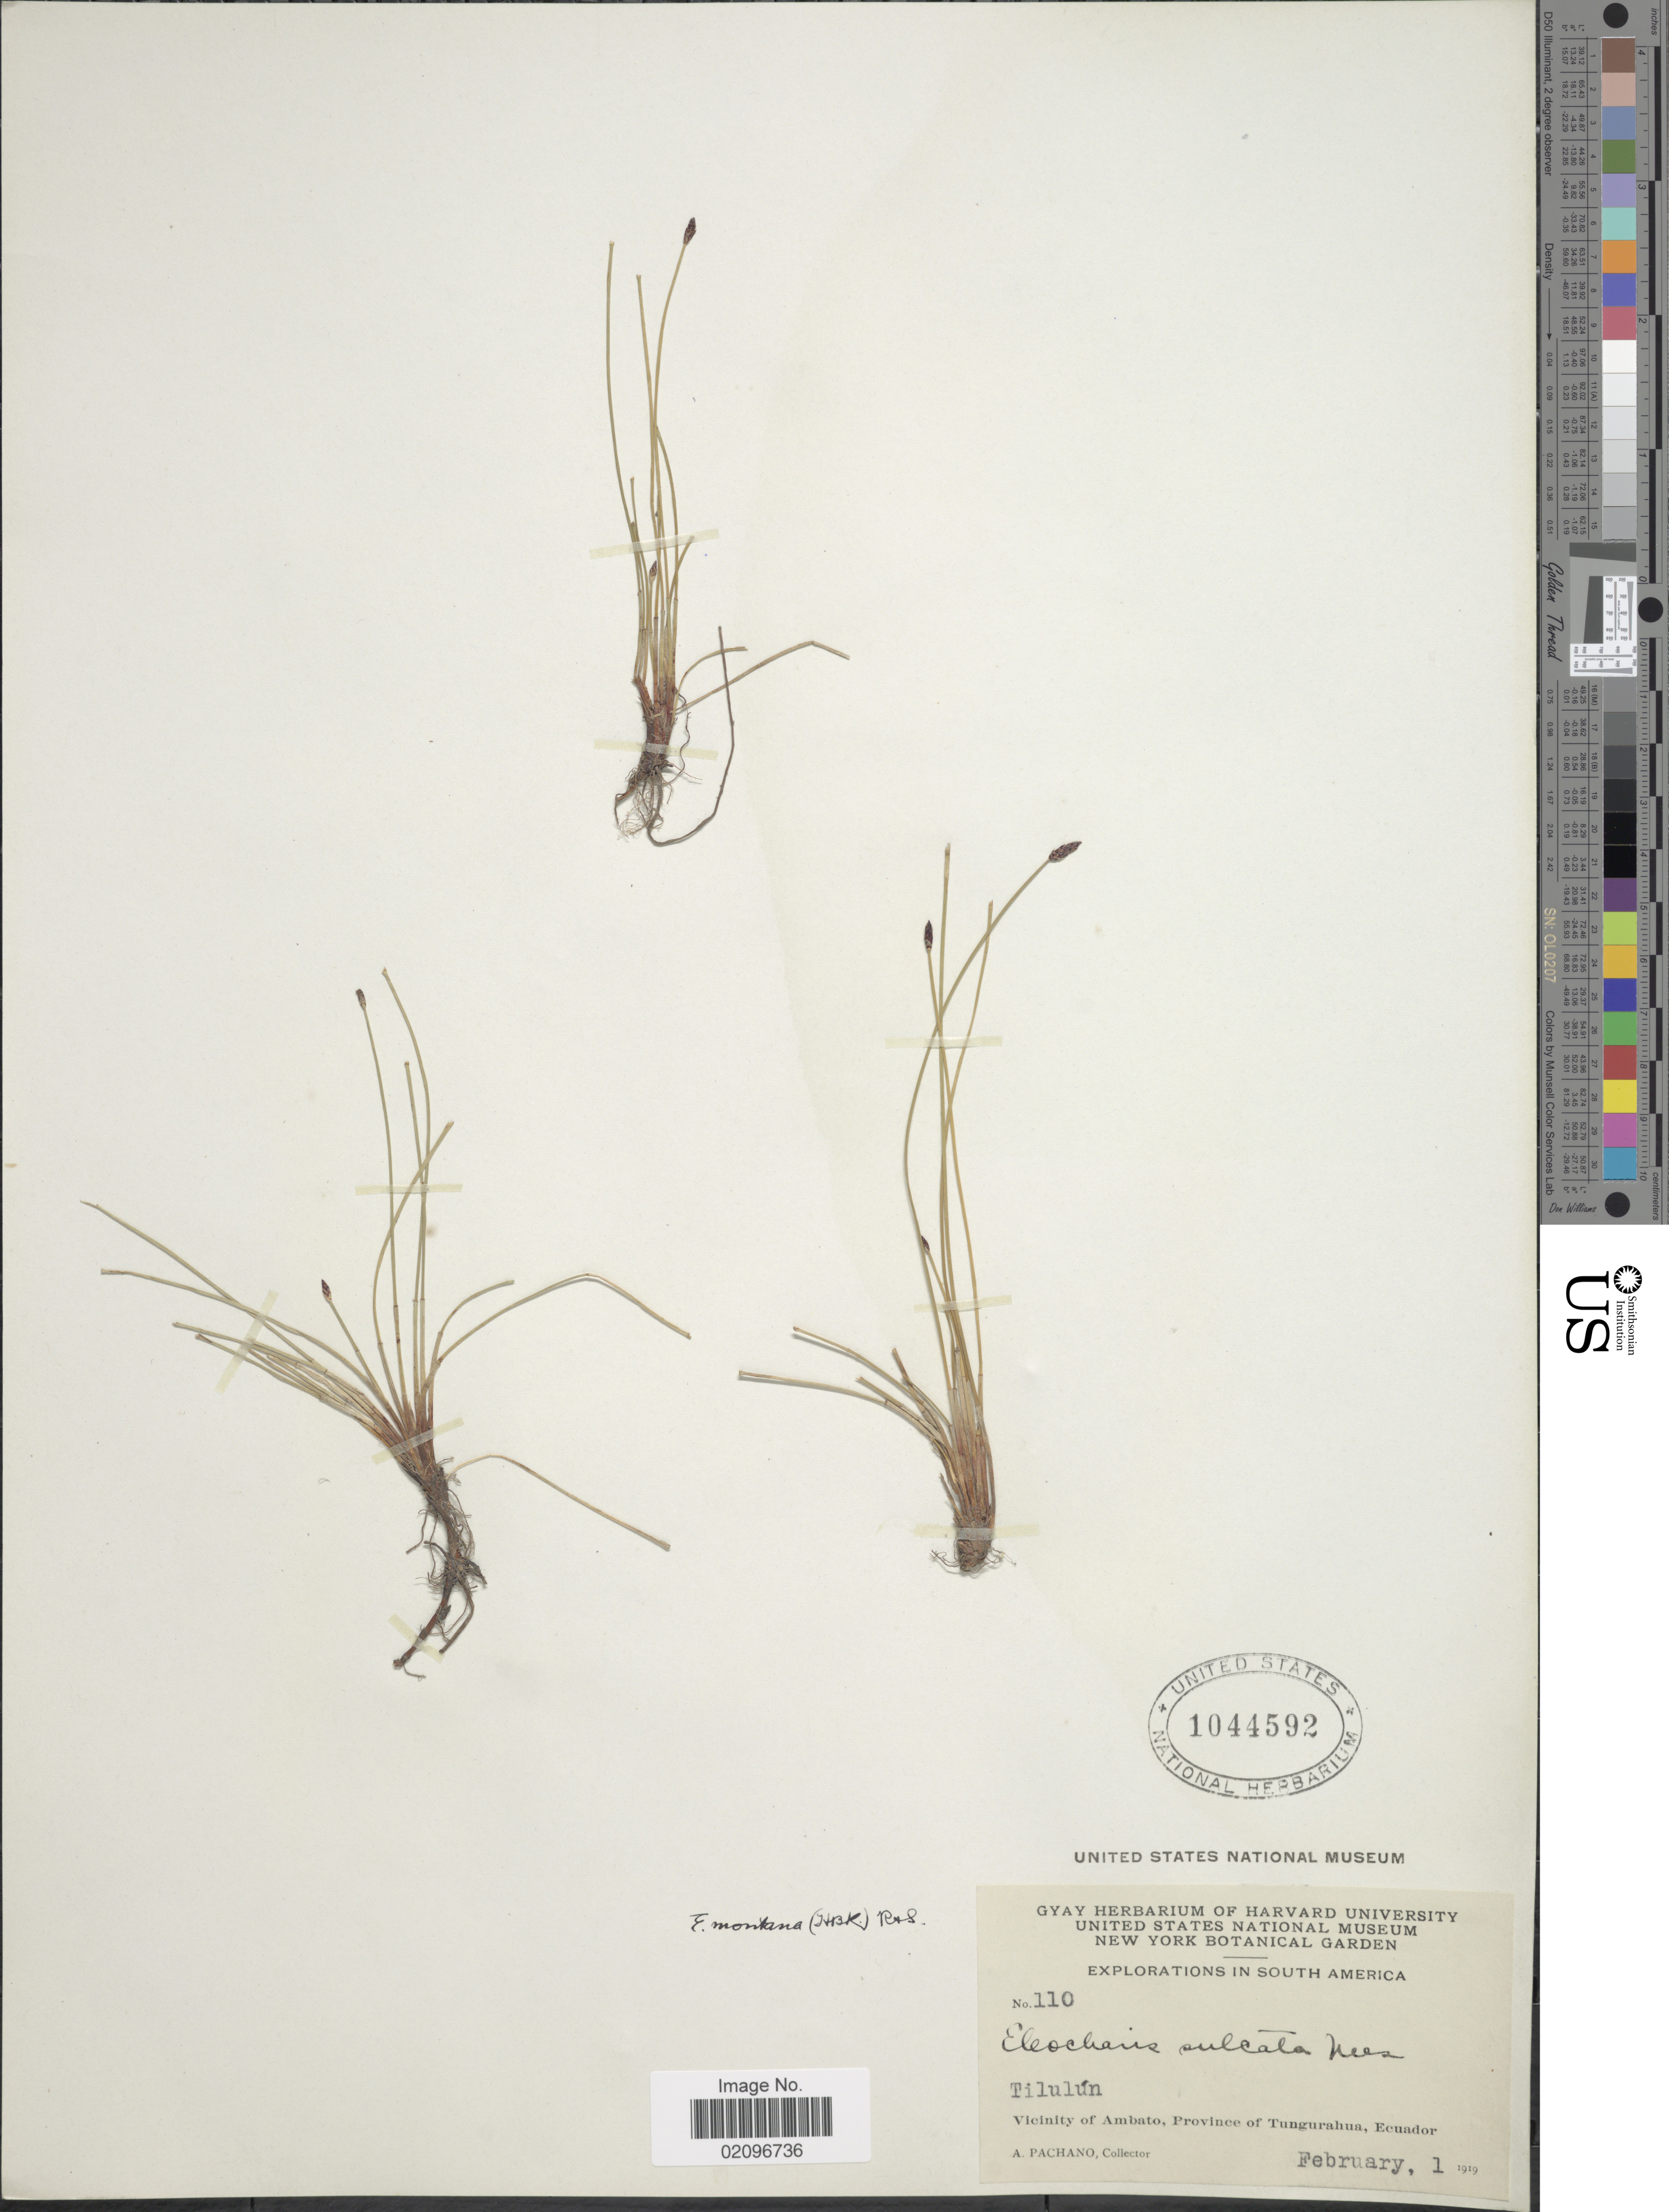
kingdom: Plantae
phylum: Tracheophyta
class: Liliopsida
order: Poales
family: Cyperaceae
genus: Eleocharis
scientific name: Eleocharis montana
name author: (Kunth) Roem. & Schult.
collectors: A. Pachano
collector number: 110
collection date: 1919-02-01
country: Ecuador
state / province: Tungurahua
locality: South American, Tilulun, Vicinity of Ambato, Province of Tungurahua, Ecuador.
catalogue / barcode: US 1044592